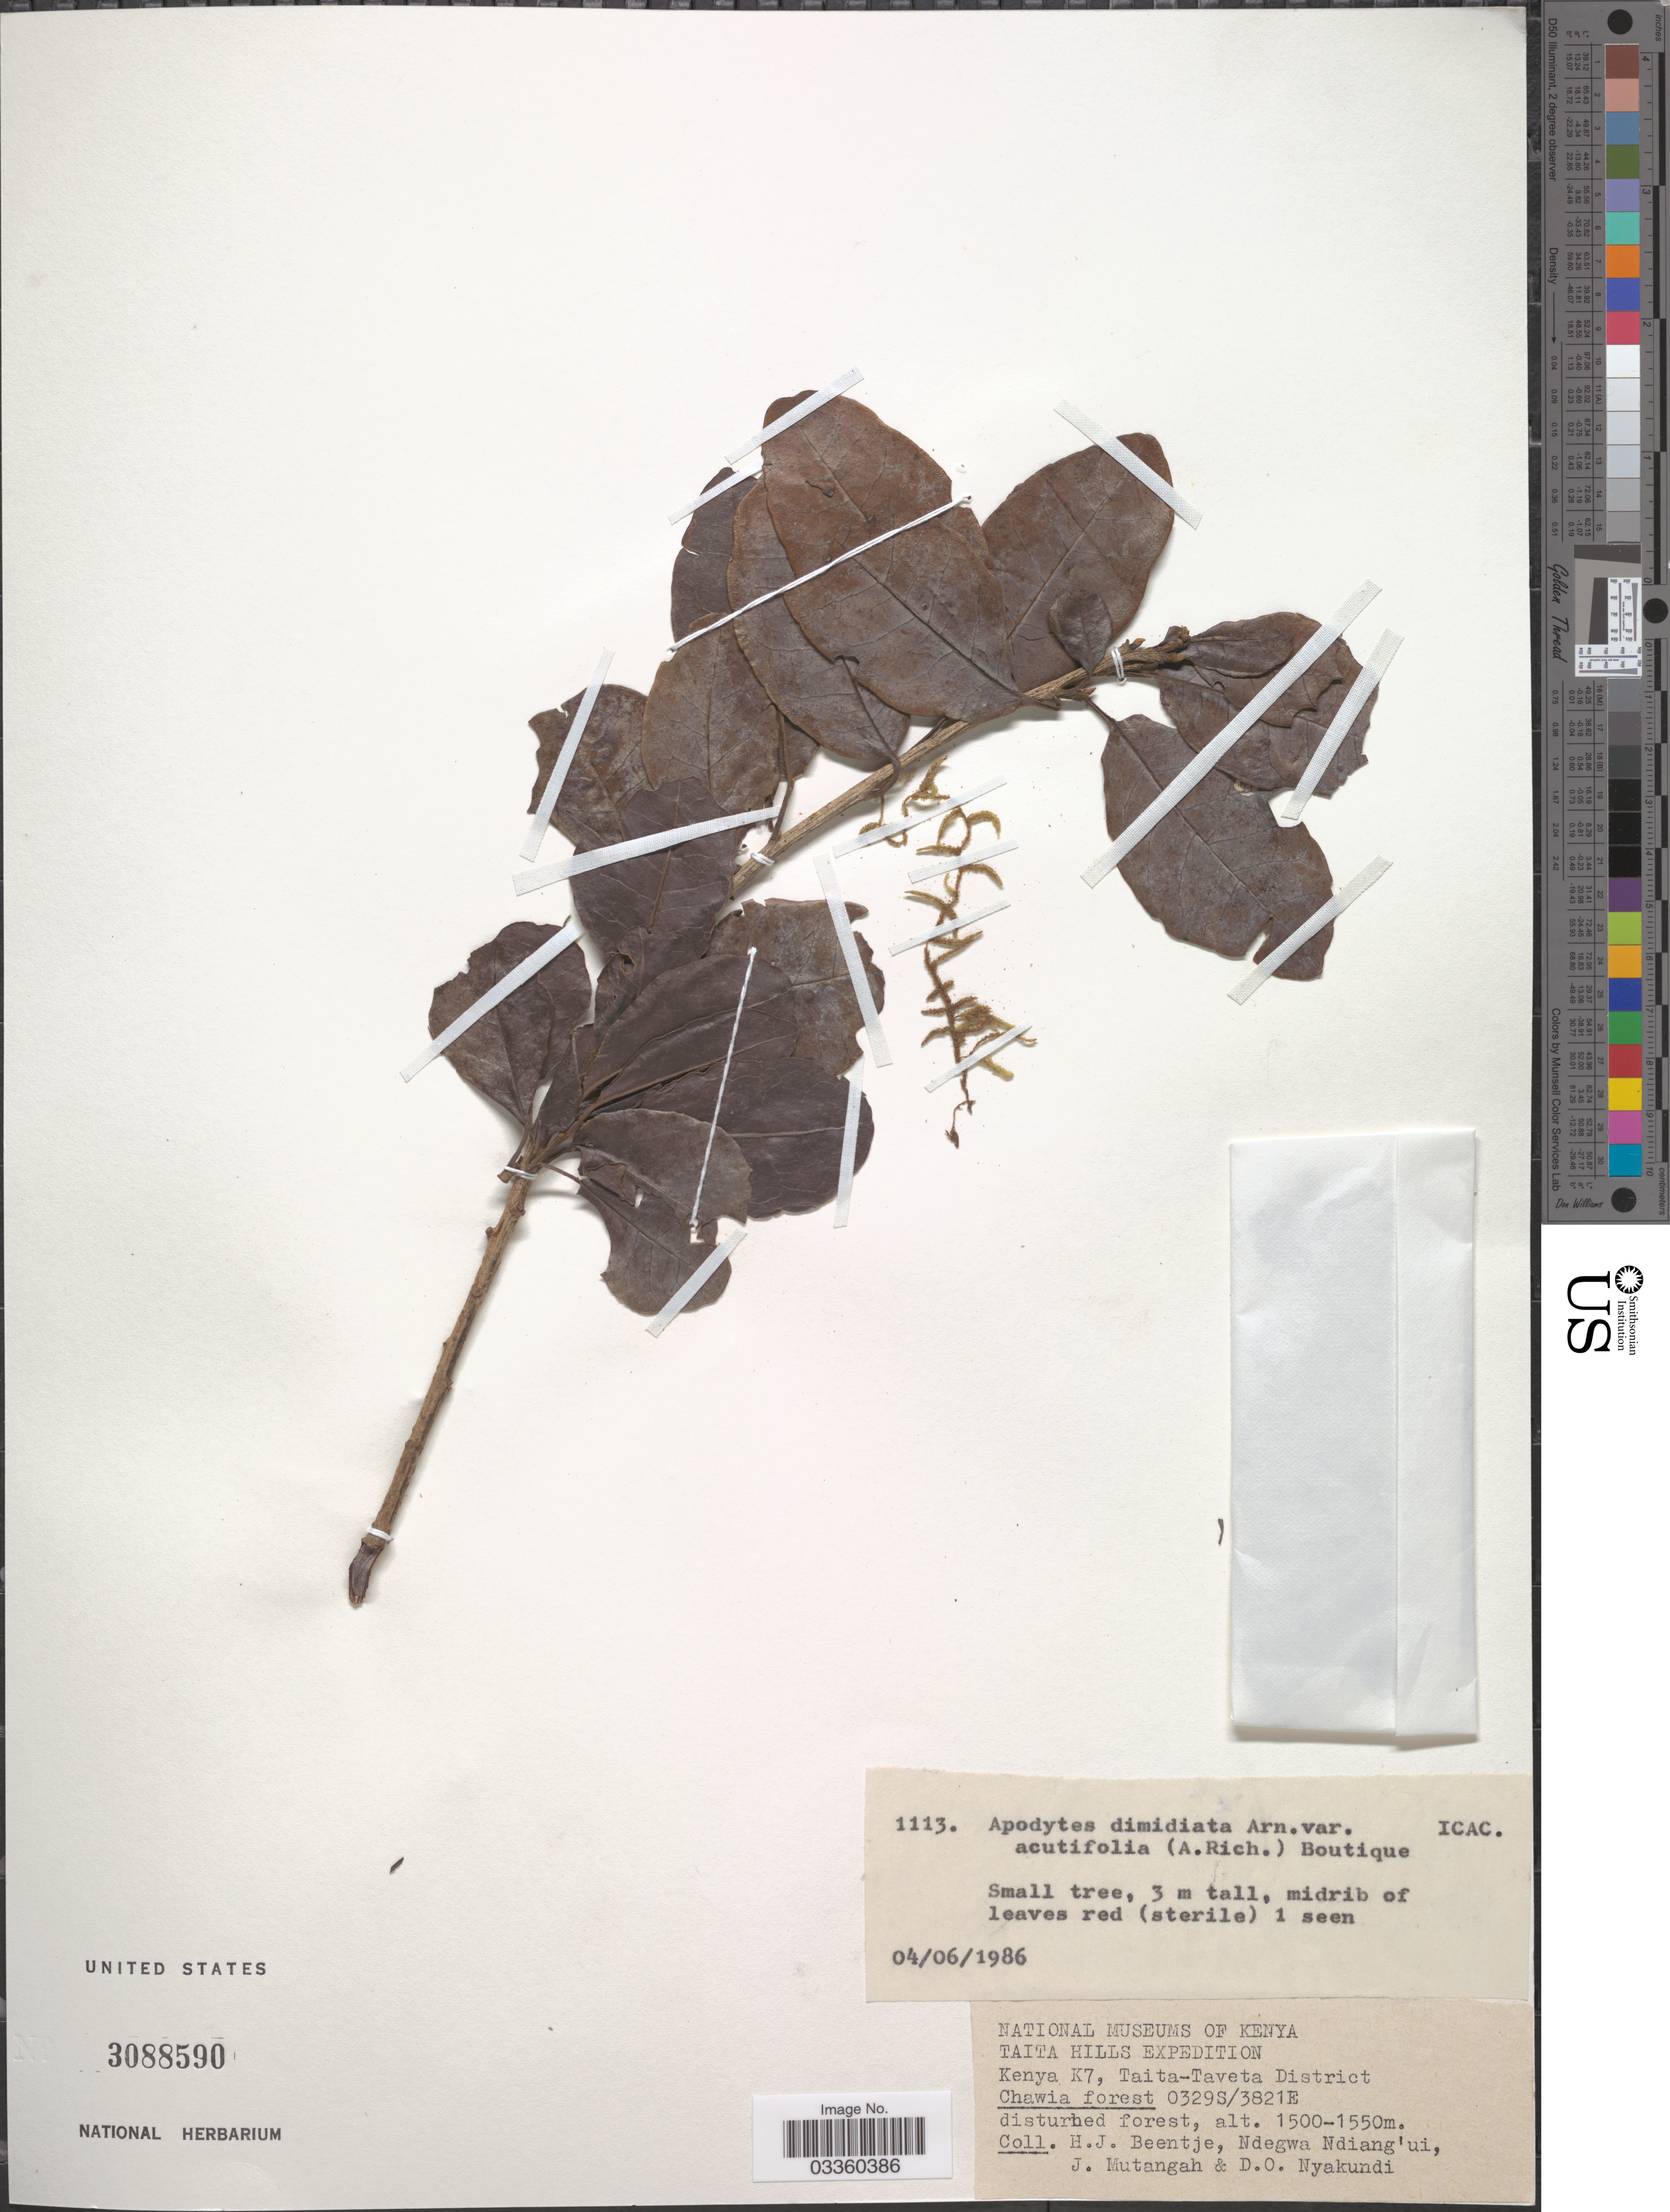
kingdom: Plantae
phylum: Tracheophyta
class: Magnoliopsida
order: Metteniusales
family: Metteniusaceae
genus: Apodytes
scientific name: Apodytes dimidiata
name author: E. Mey. ex Arn.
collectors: H. J. Beentje, Ndegwa Ndiang'ui, J. Mutangah & D. Nyakundi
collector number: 1113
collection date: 1986-06-04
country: Kenya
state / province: Taita Taveta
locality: Taita-Taveta District, Chawia forest.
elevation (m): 1500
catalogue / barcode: US 3088590